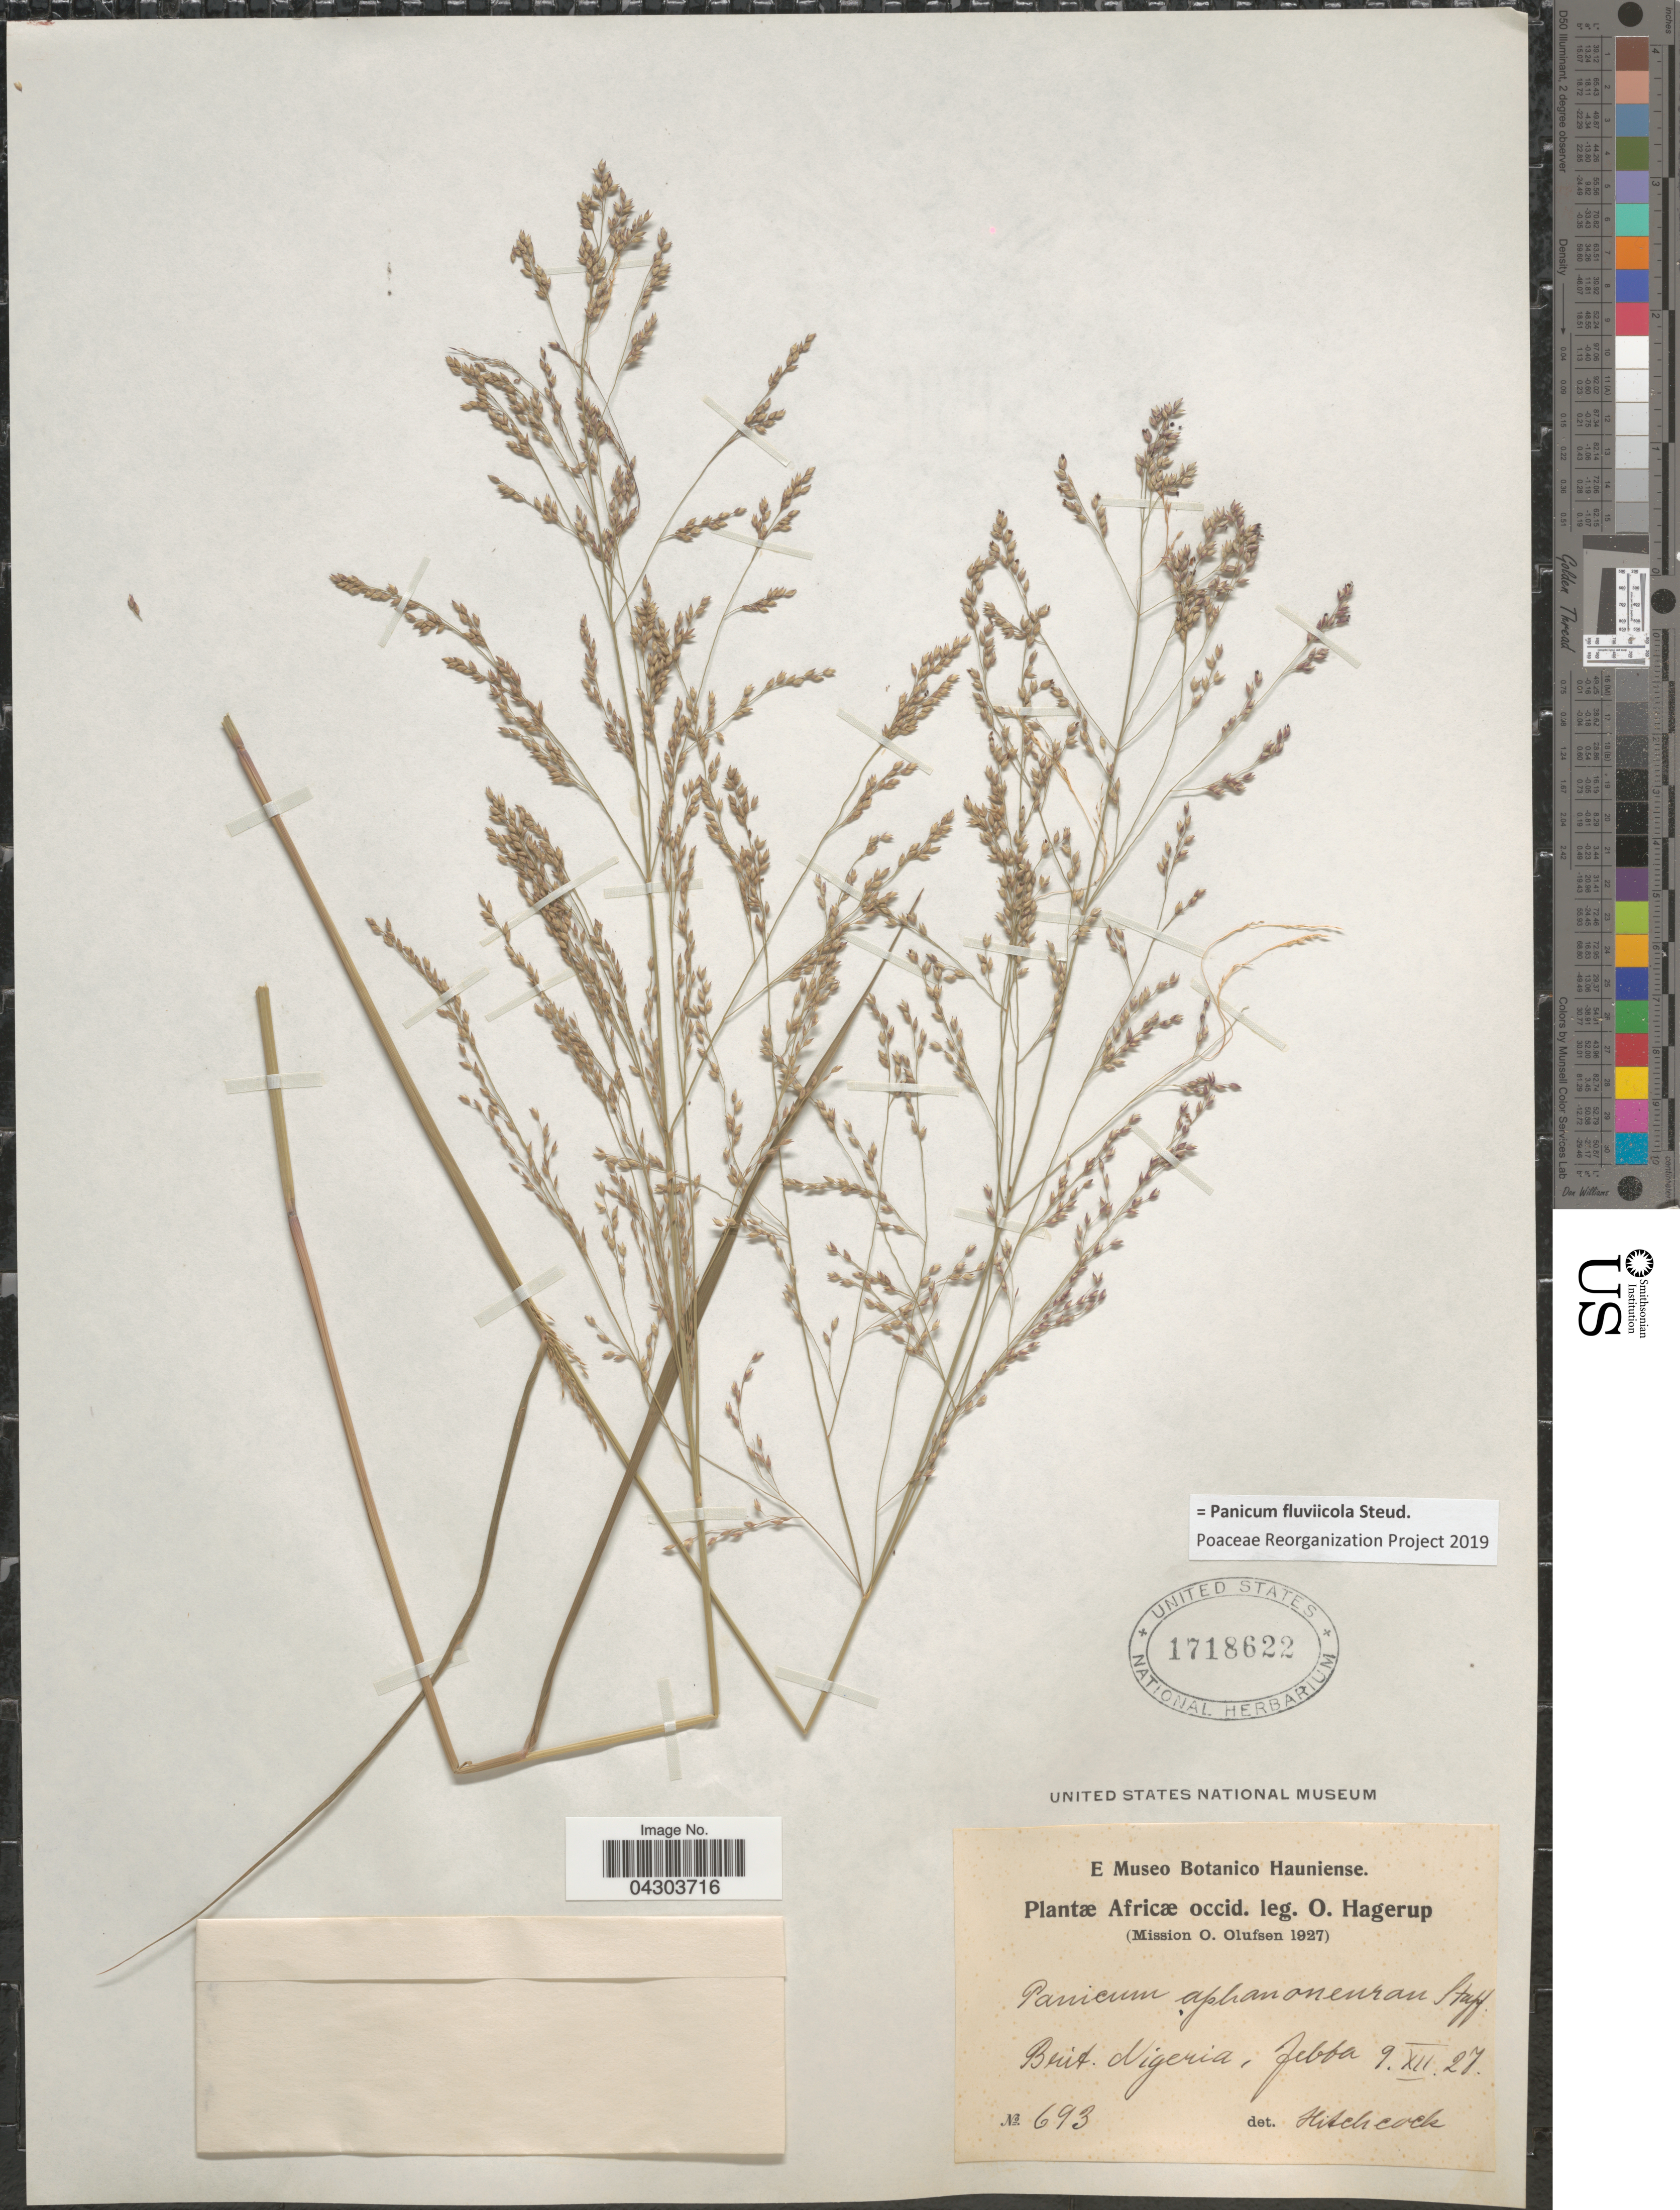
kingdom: Plantae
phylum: Tracheophyta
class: Liliopsida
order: Poales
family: Poaceae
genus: Panicum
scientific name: Panicum fluviicola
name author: Steud.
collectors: O. Hagerup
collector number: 693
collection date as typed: Transcribed d/m/y: 9/12/27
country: Nigeria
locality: Africæ occid. (Mission O. Olufsen 1927). Brit. Nigeria, Jebba.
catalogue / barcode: US 1718622